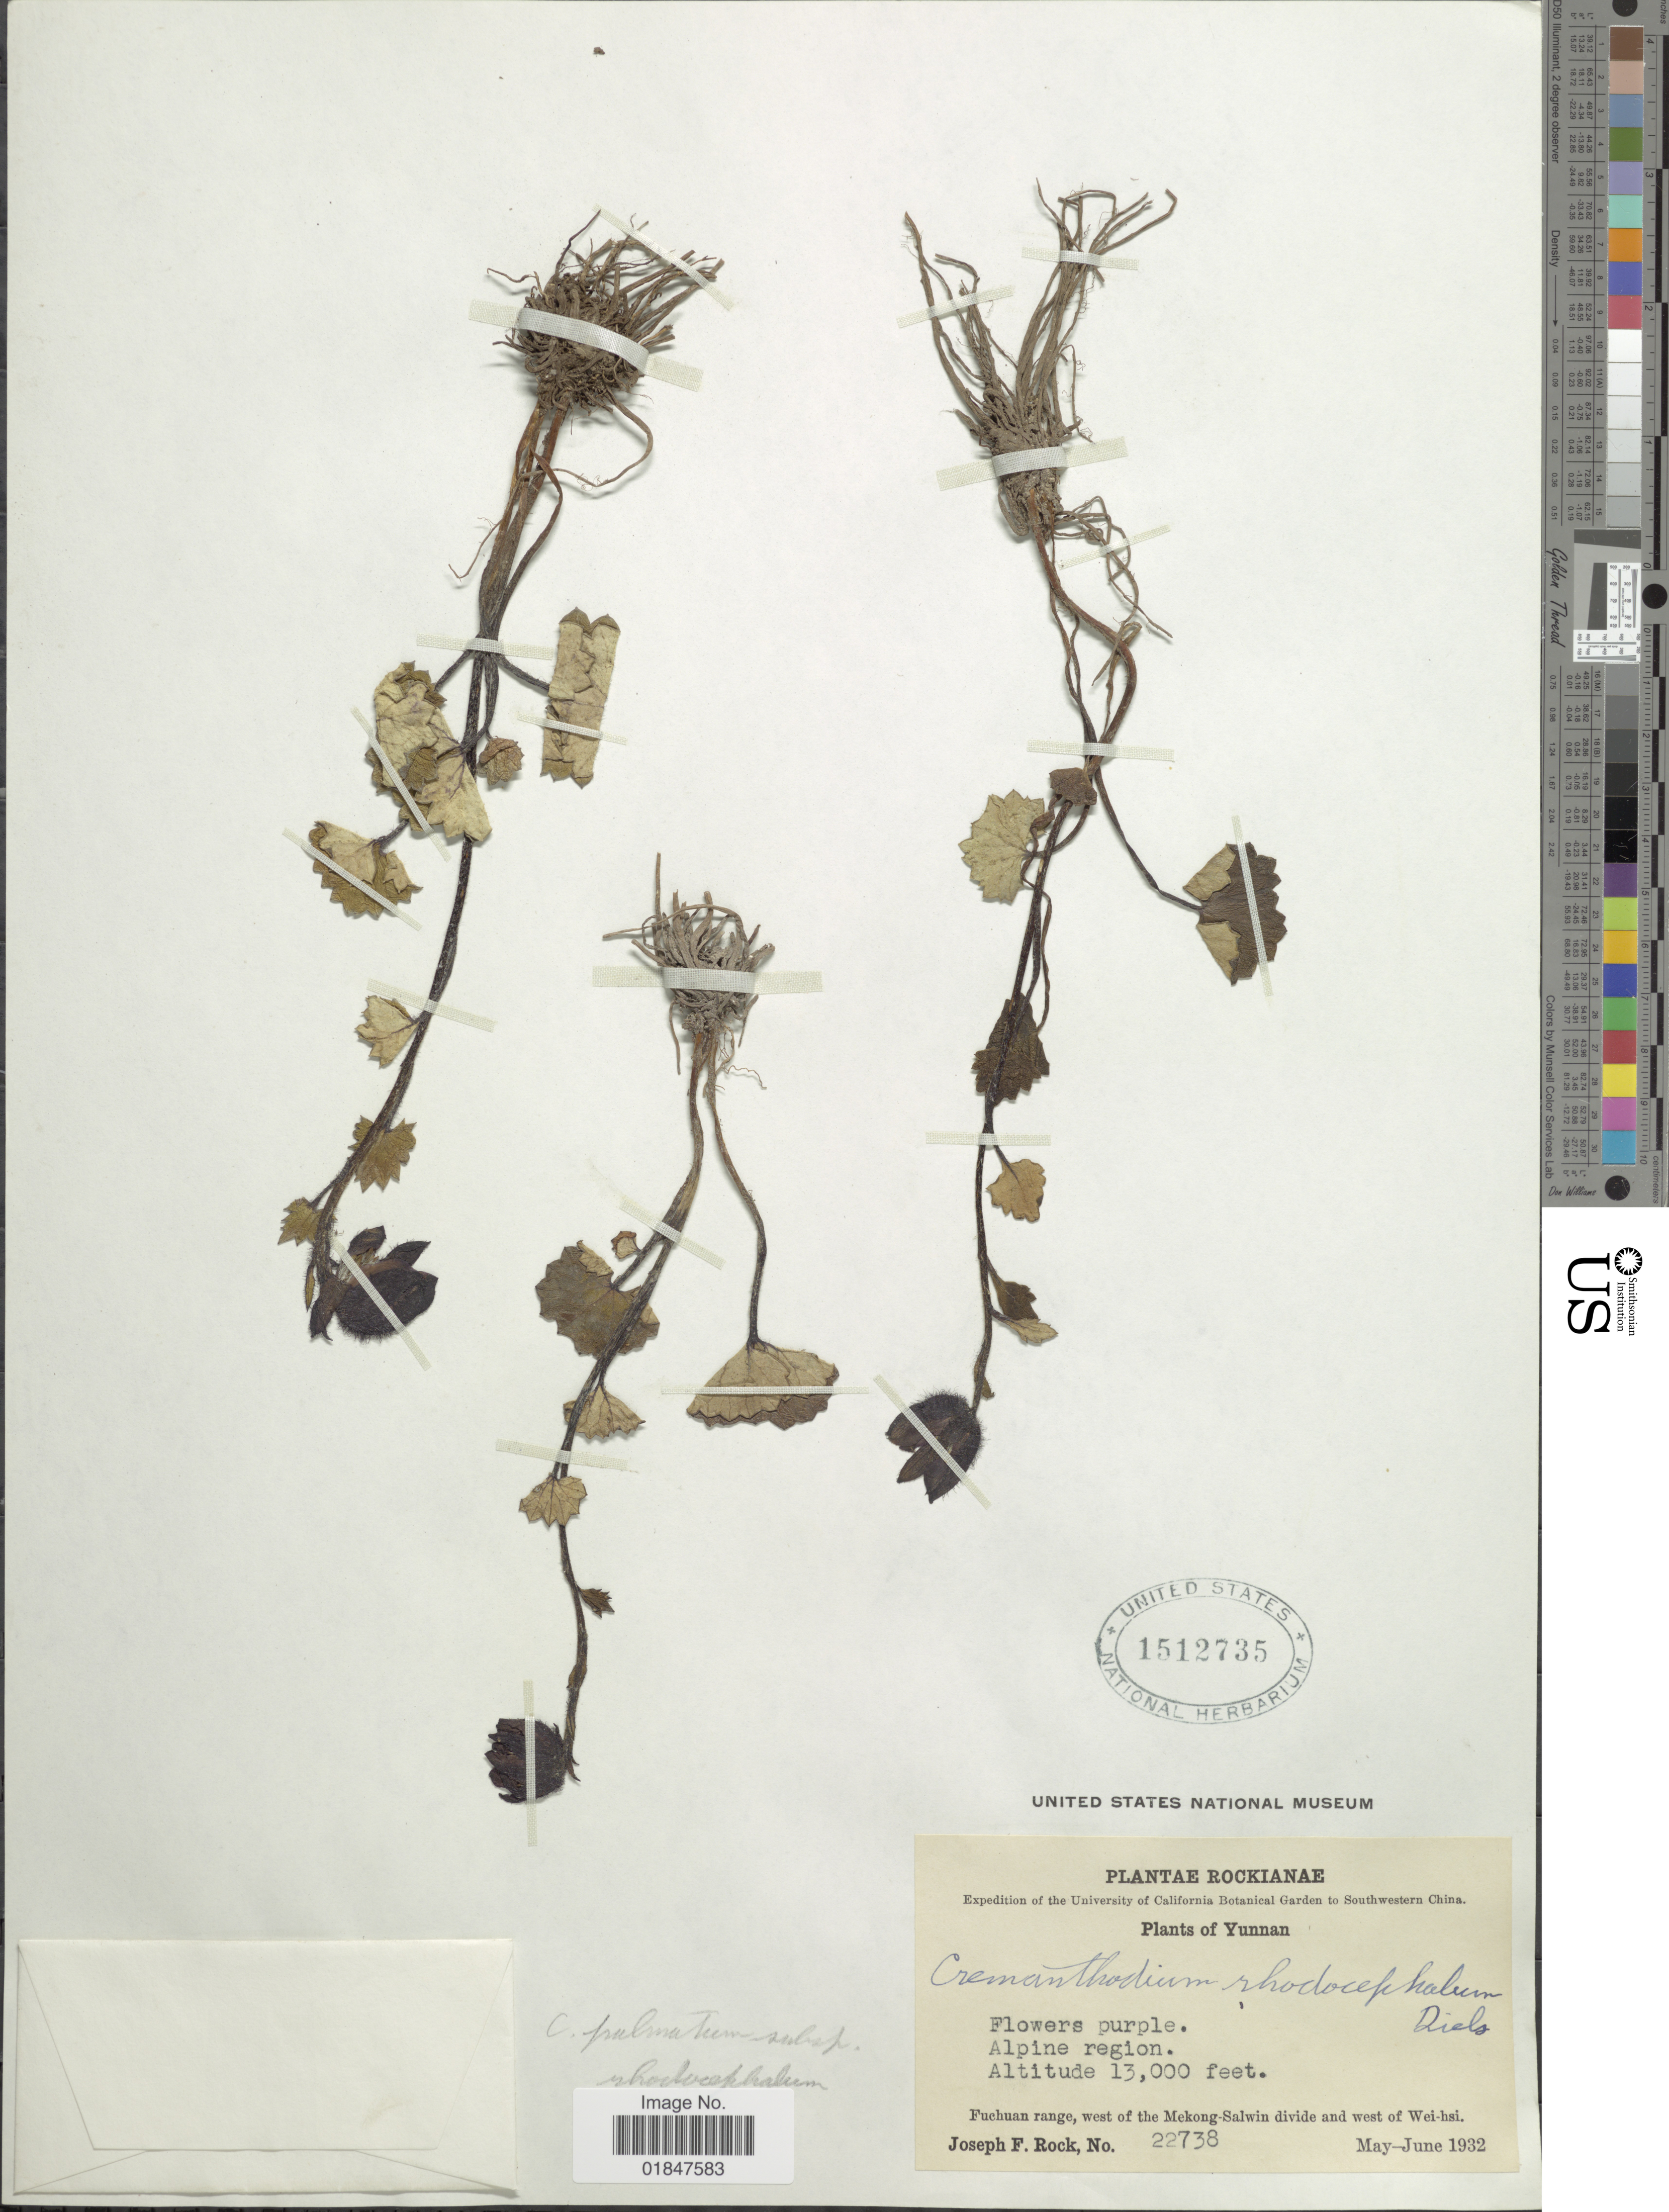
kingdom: Plantae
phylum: Tracheophyta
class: Magnoliopsida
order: Asterales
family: Asteraceae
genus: Cremanthodium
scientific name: Cremanthodium rhodocephalum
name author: Diels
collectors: J. F. Rock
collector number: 22738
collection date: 1932-05/1932-06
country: China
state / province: Yunnan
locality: Alpine region, Fuchuan range, west of the Mekong-Salwin divide and west of Wei-hsi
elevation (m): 3962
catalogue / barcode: US 1512735